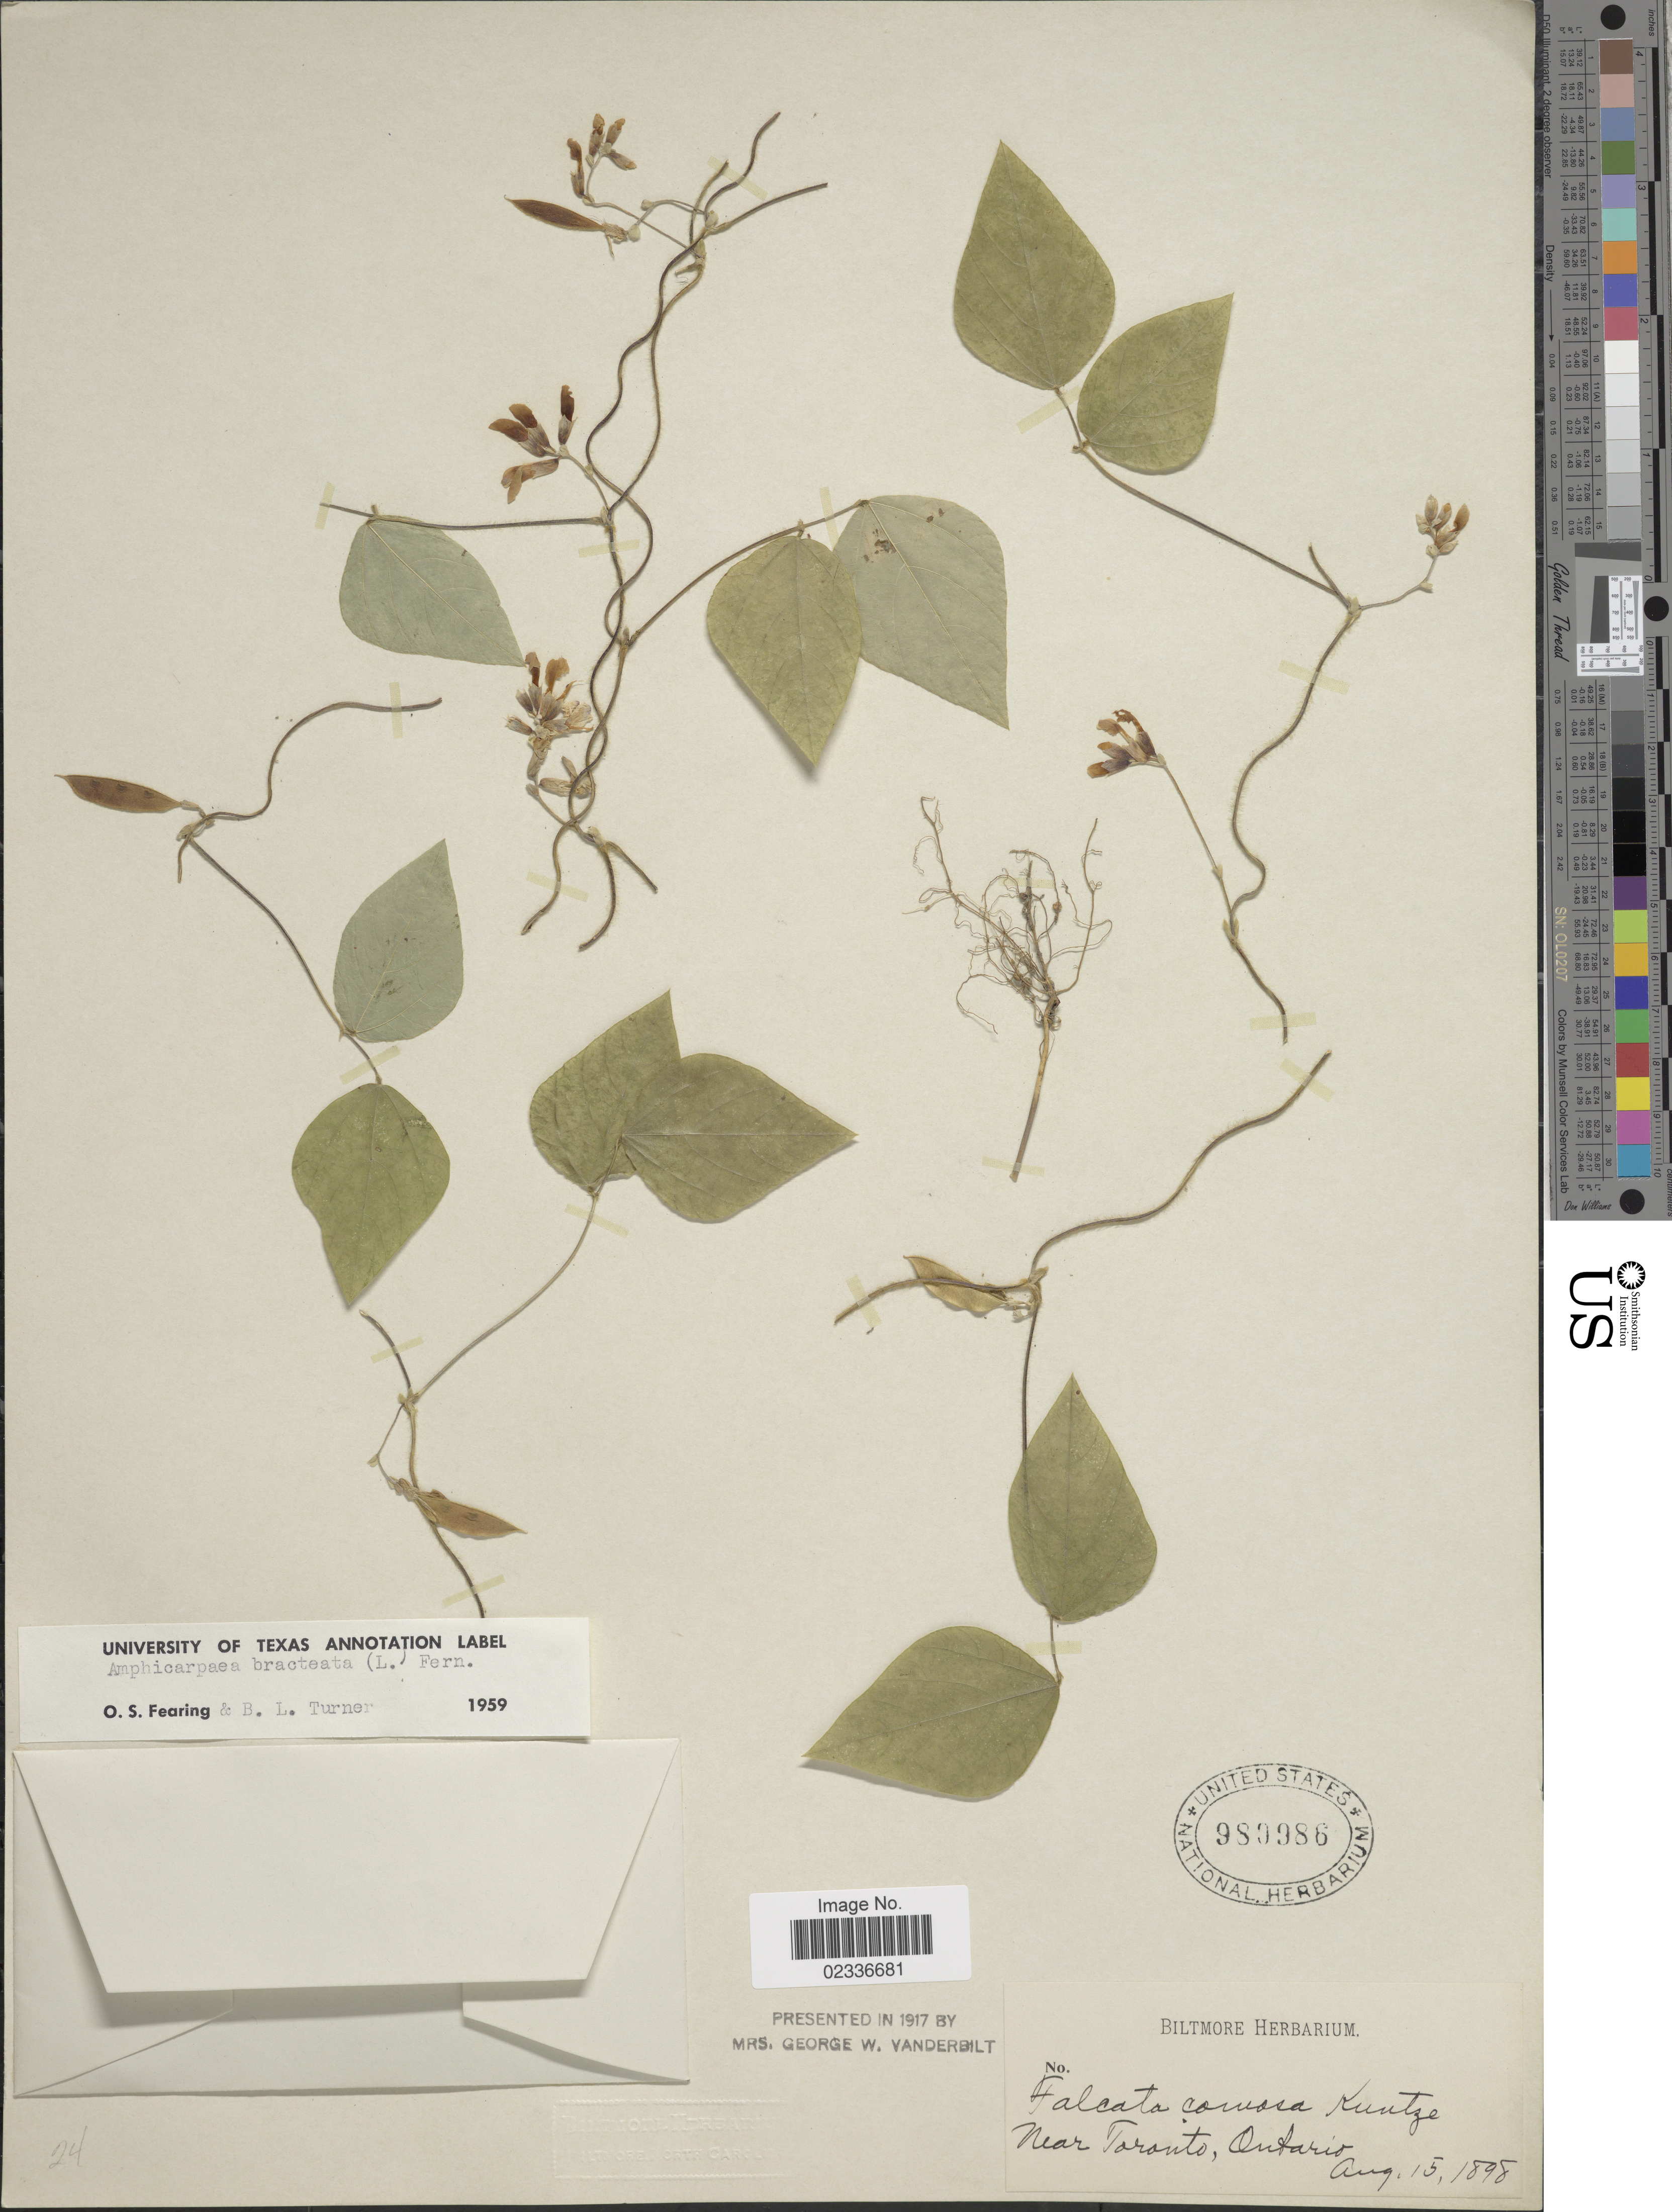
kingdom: Plantae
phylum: Tracheophyta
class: Magnoliopsida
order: Fabales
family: Fabaceae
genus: Amphicarpaea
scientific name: Amphicarpaea bracteata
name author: (L.) Fernald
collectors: ex herb. Biltmore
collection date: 1898-08-15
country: Canada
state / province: Ontario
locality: Near Toronto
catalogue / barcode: US 980986